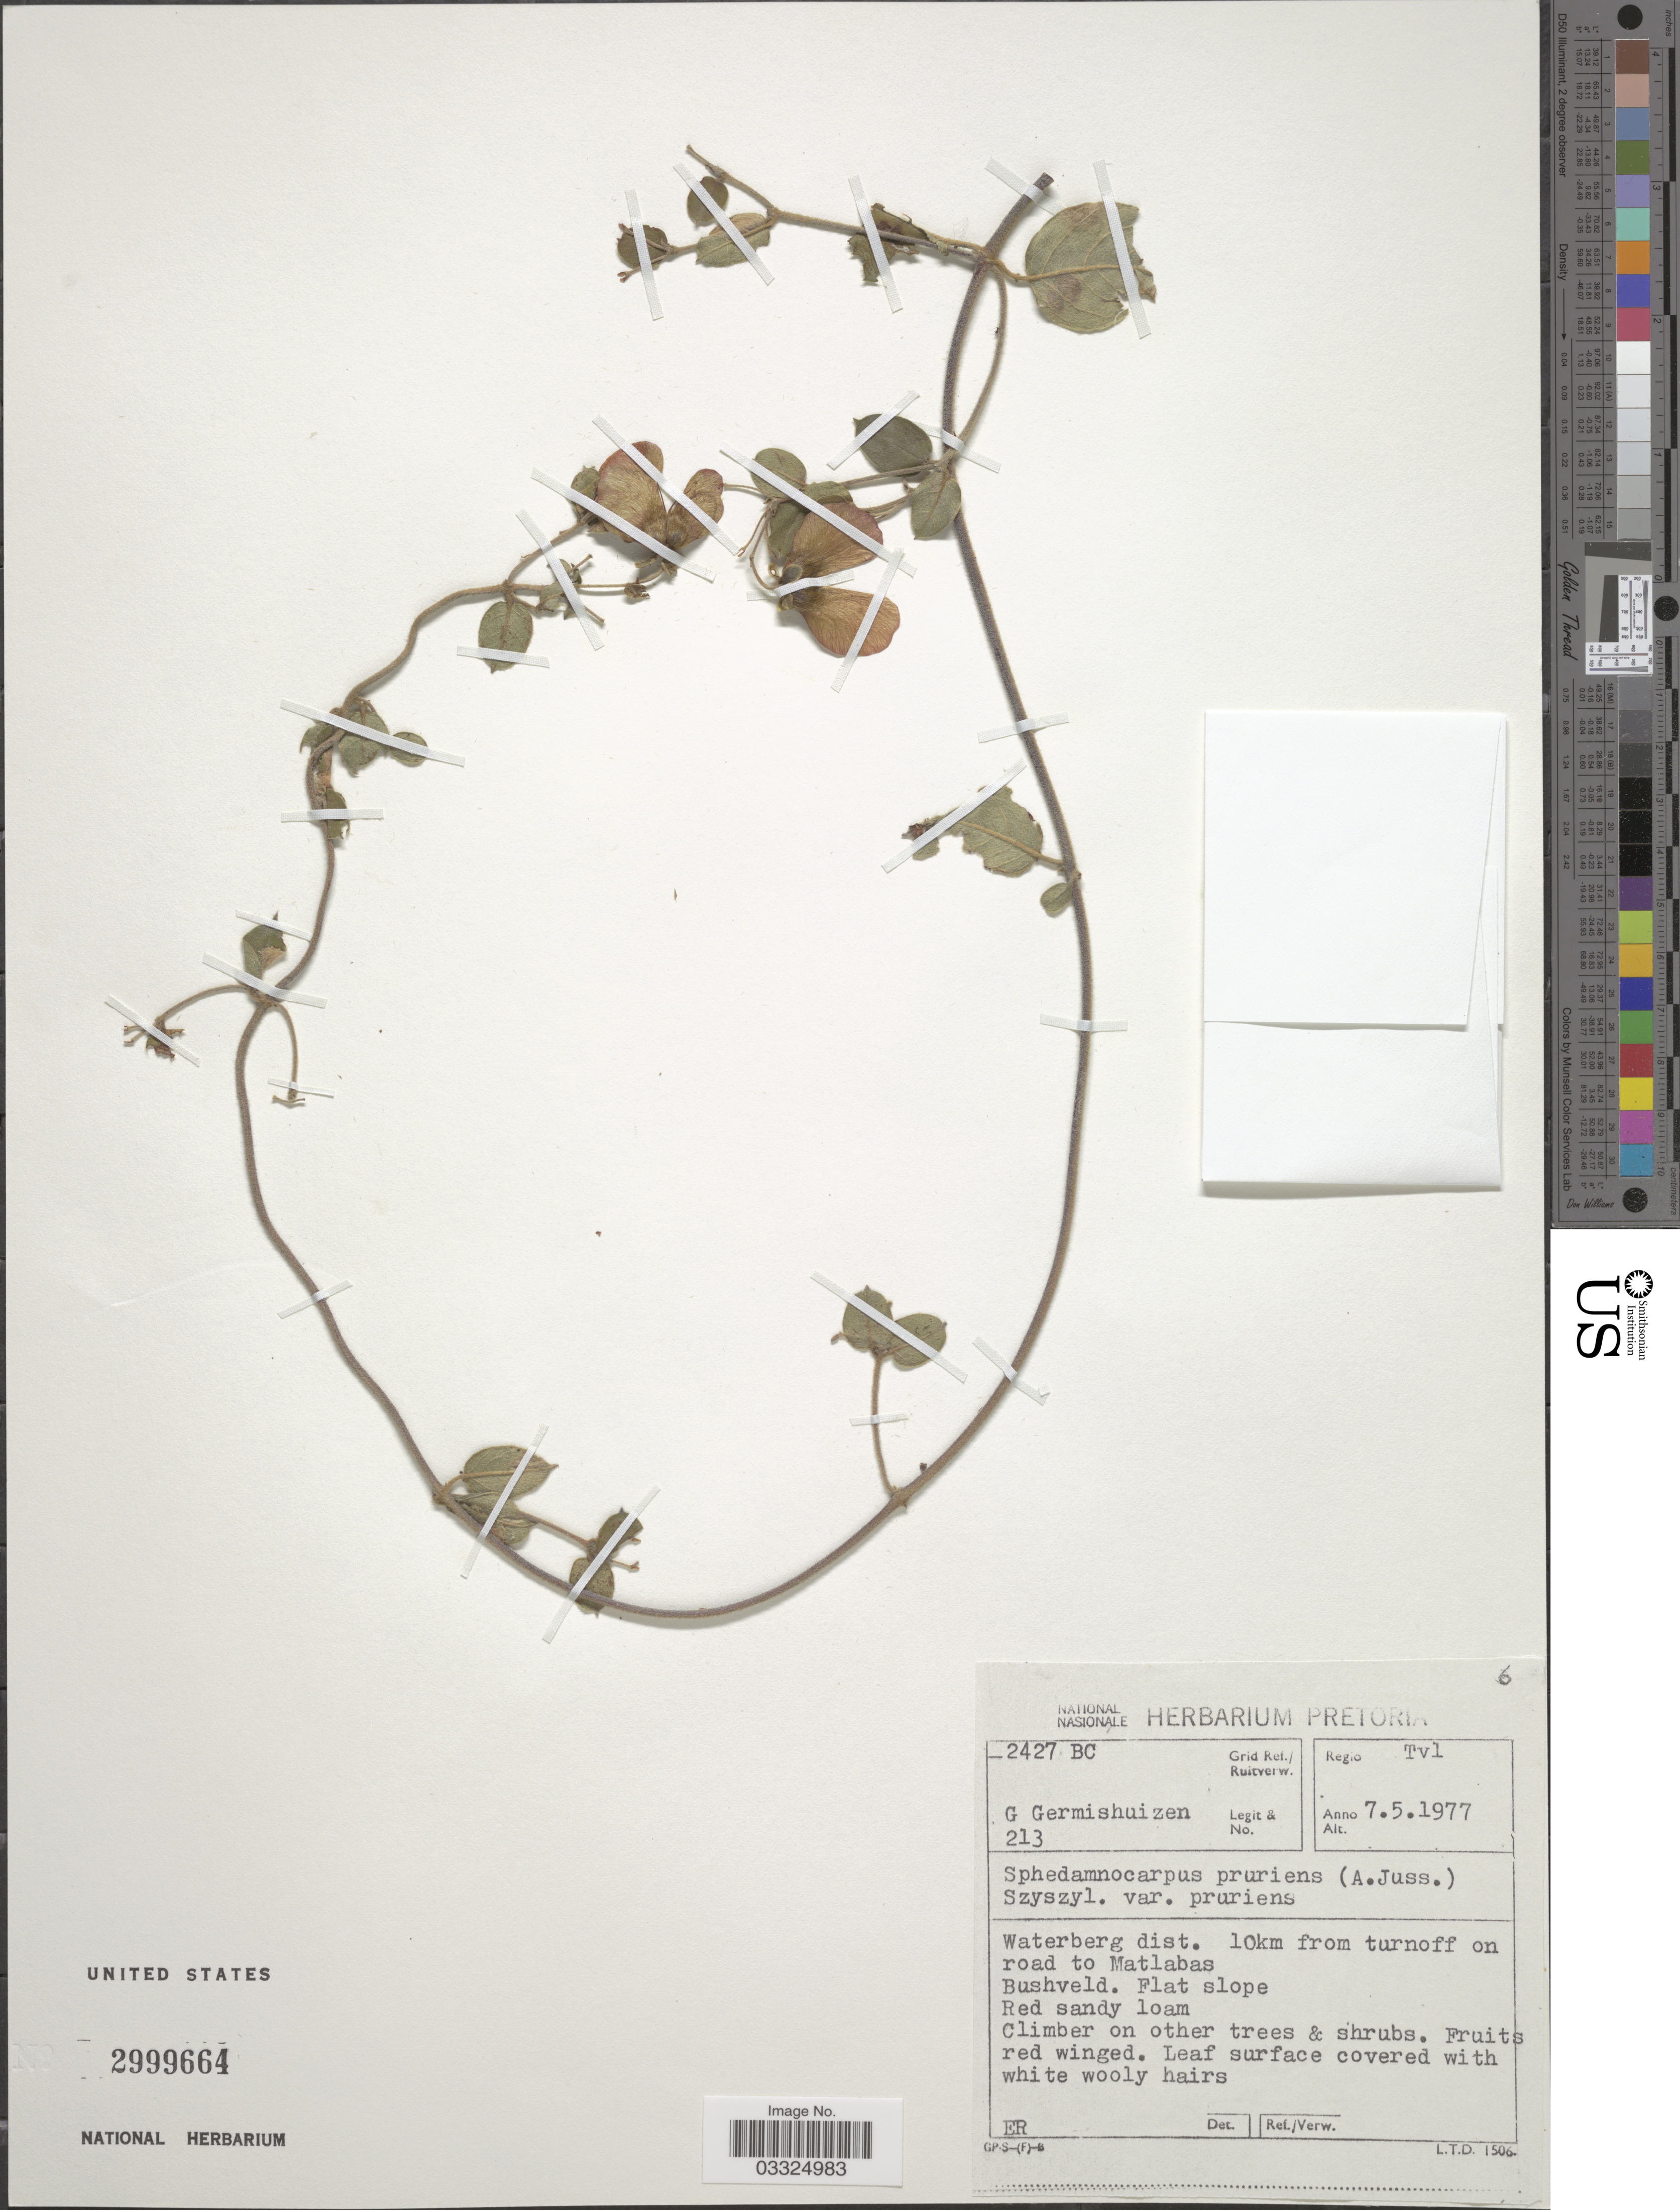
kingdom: Plantae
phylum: Tracheophyta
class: Magnoliopsida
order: Malpighiales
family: Malpighiaceae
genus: Sphedamnocarpus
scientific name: Sphedamnocarpus pruriens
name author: (A. Juss.) Szyszyl.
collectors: G. Germishuizen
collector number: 213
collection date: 1977-05-07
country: South Africa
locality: Regio Tvl. Grid Ref./Ruitverw. 2427 BC. Waterberg dist. 10km from turnoff on road to Matlabas.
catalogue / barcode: US 2999664